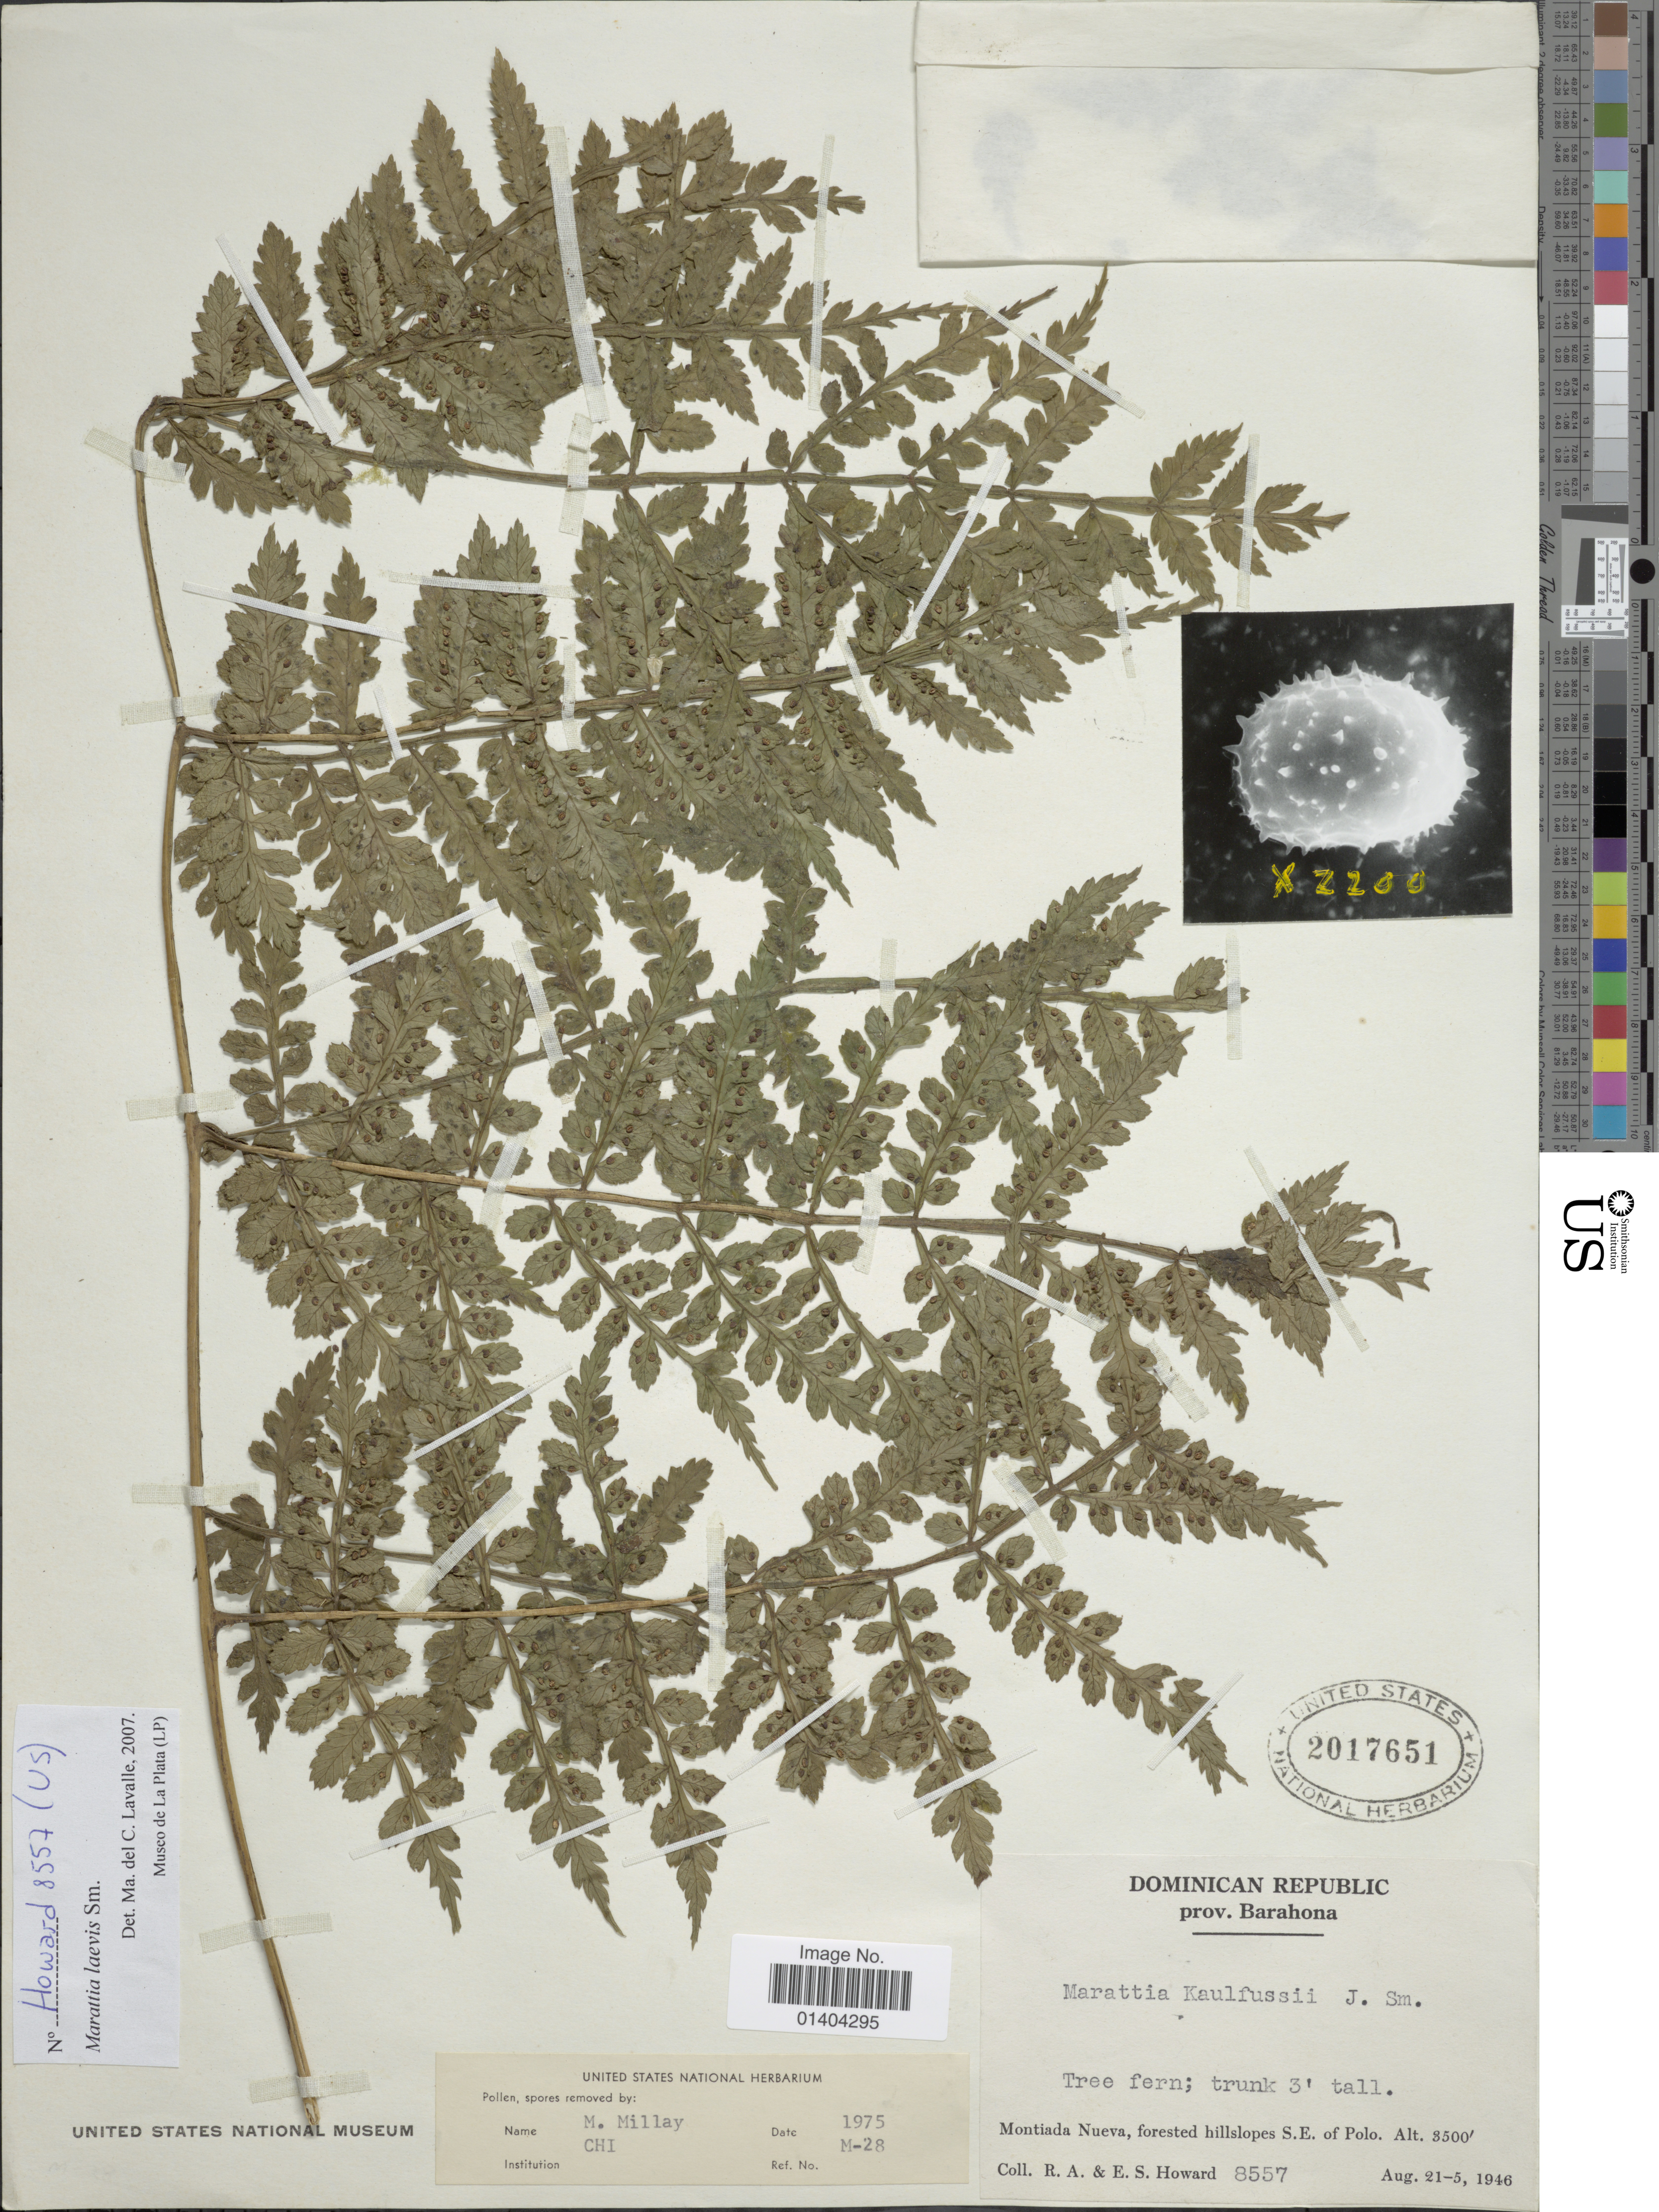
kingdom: Plantae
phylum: Tracheophyta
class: Polypodiopsida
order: Marattiales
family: Marattiaceae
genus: Marattia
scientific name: Marattia laevis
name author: Sm.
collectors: R. A. Howard & E. S. Howard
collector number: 8557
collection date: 1946-08-05/1946-08-21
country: Dominican Republic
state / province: Barahona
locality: Montiada Nueva, forested hillslopes S. E. of Polo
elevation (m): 1067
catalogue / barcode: US 2017651